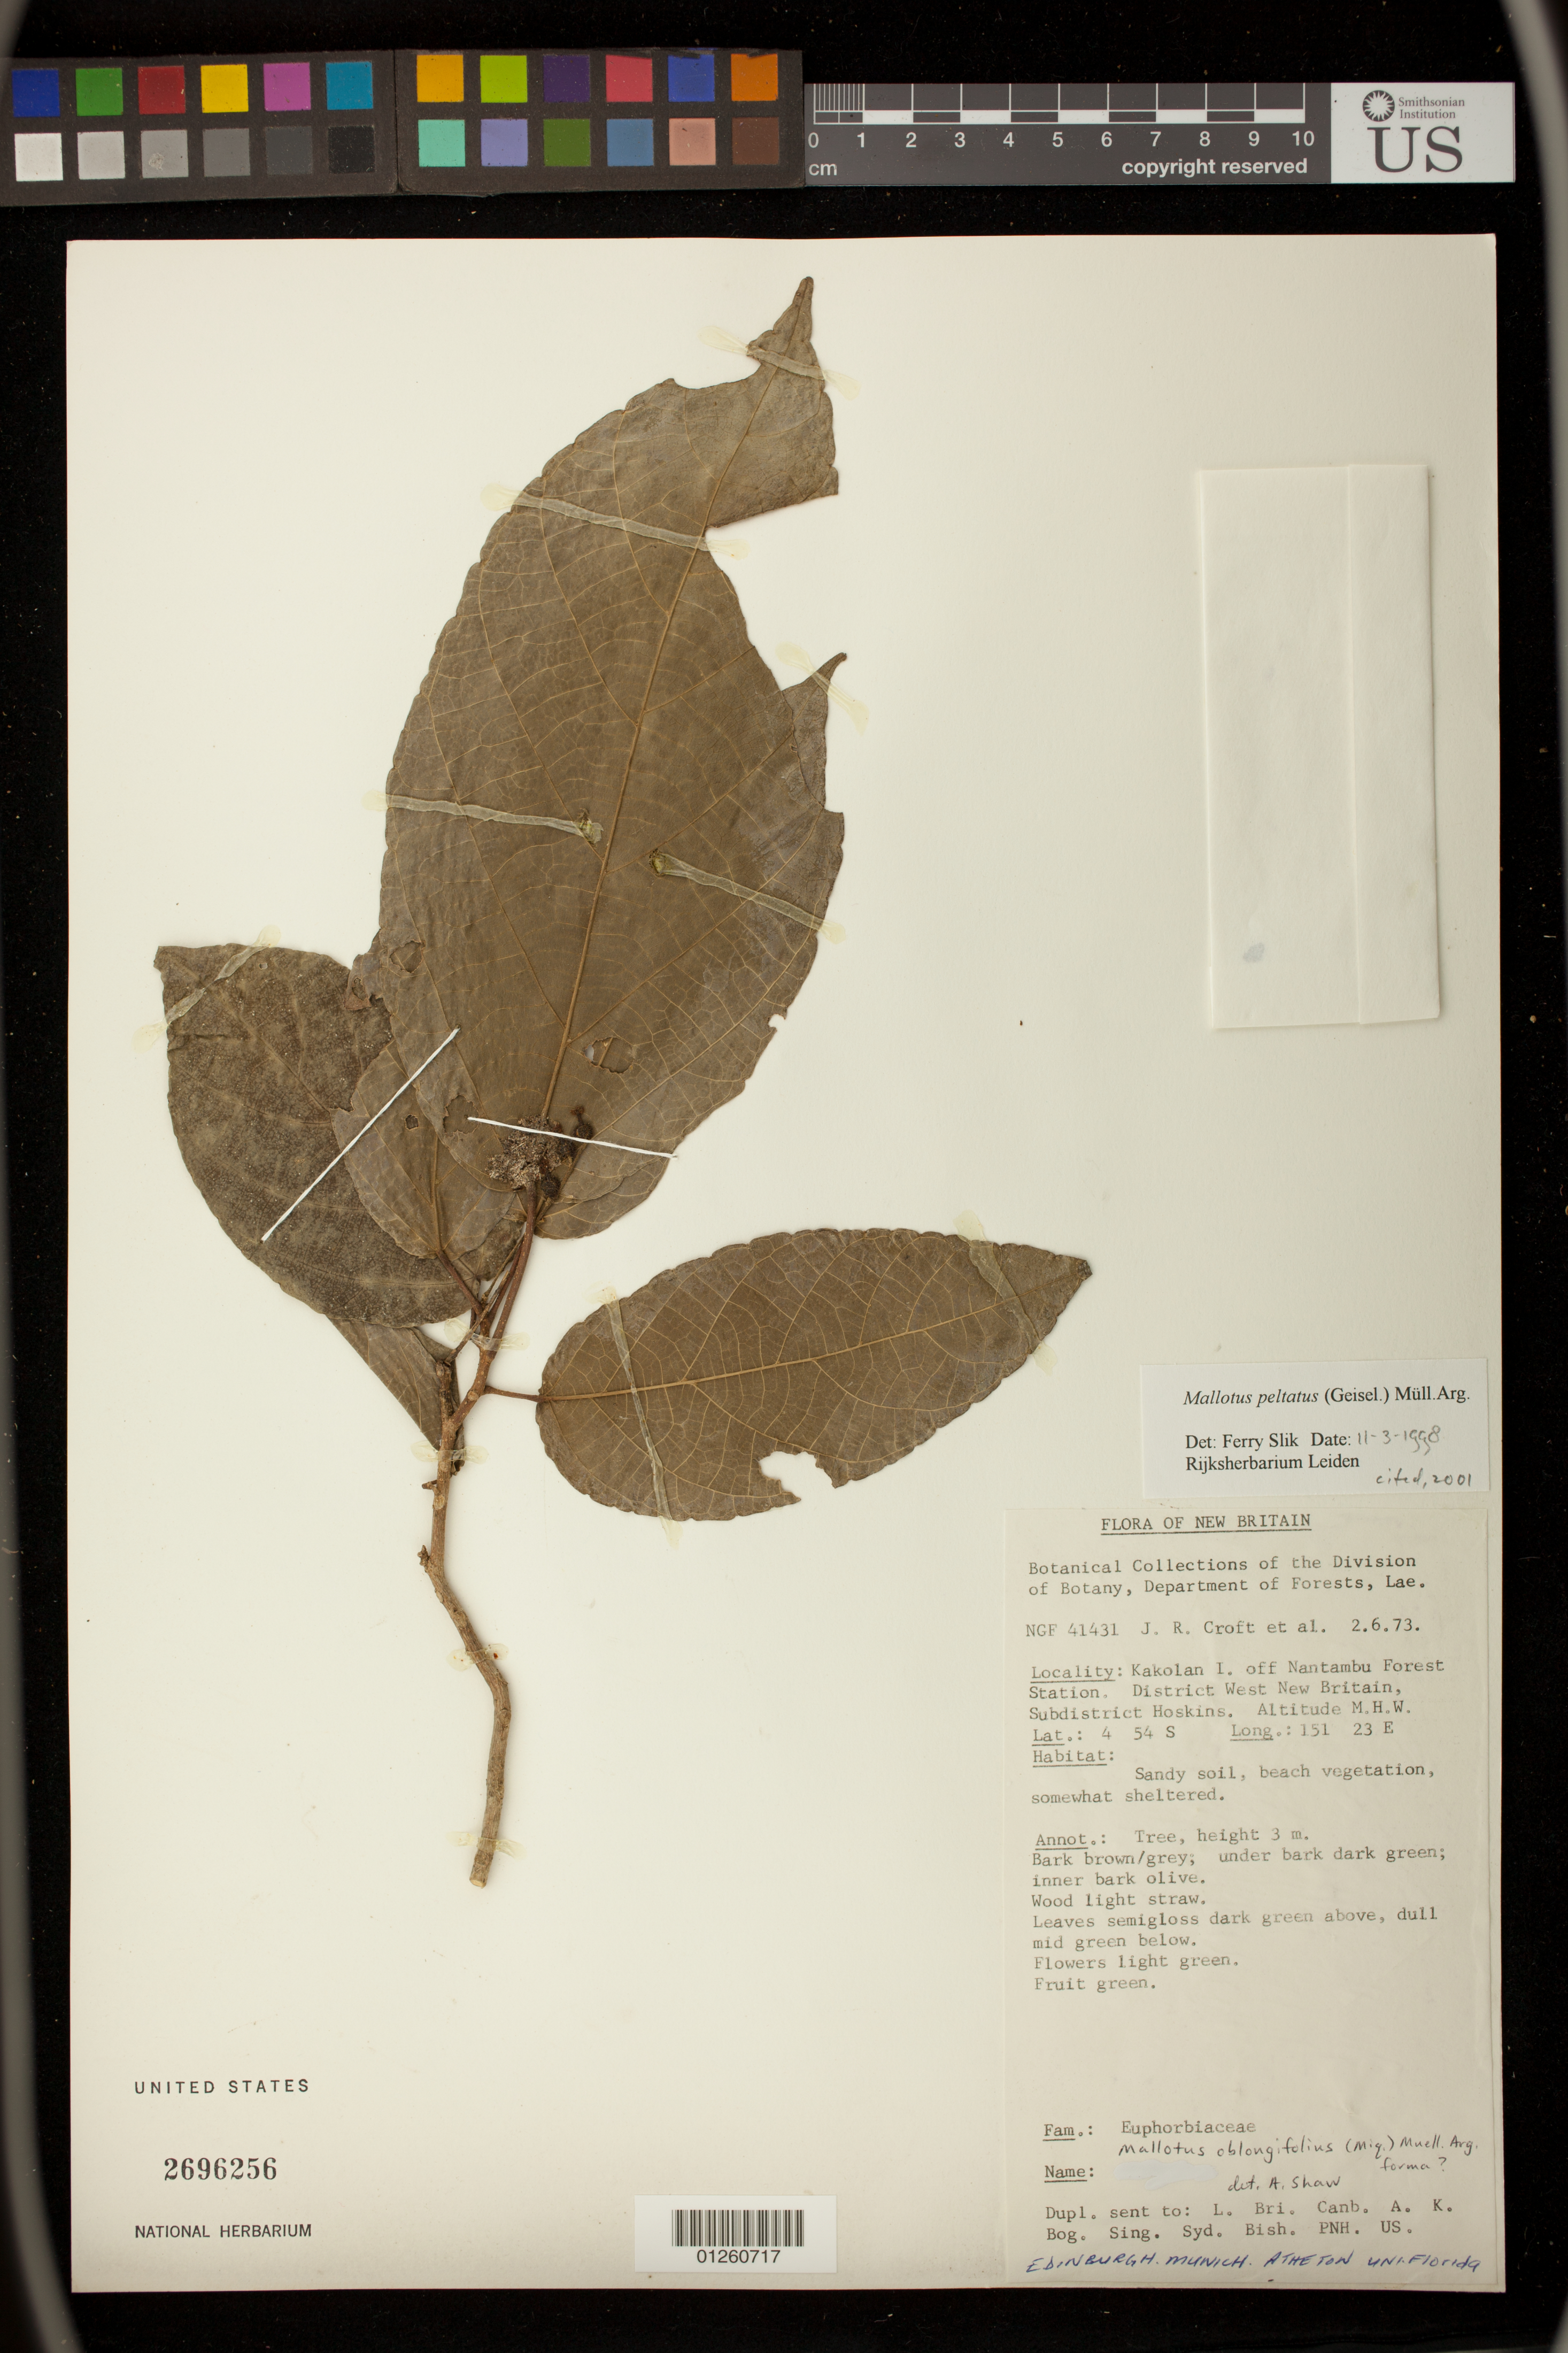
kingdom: Plantae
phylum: Tracheophyta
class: Magnoliopsida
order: Malpighiales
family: Euphorbiaceae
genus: Mallotus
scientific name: Mallotus peltatus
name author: (Geiseler) Müll. Arg.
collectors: J. R. Croft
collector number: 41431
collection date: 1973-06-02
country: Papua New Guinea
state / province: West New Britain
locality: New Britain. Kakolan I. off Nantambu Forest Station. District West New Britain, Subdistrict Hoskins.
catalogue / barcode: US 2696256